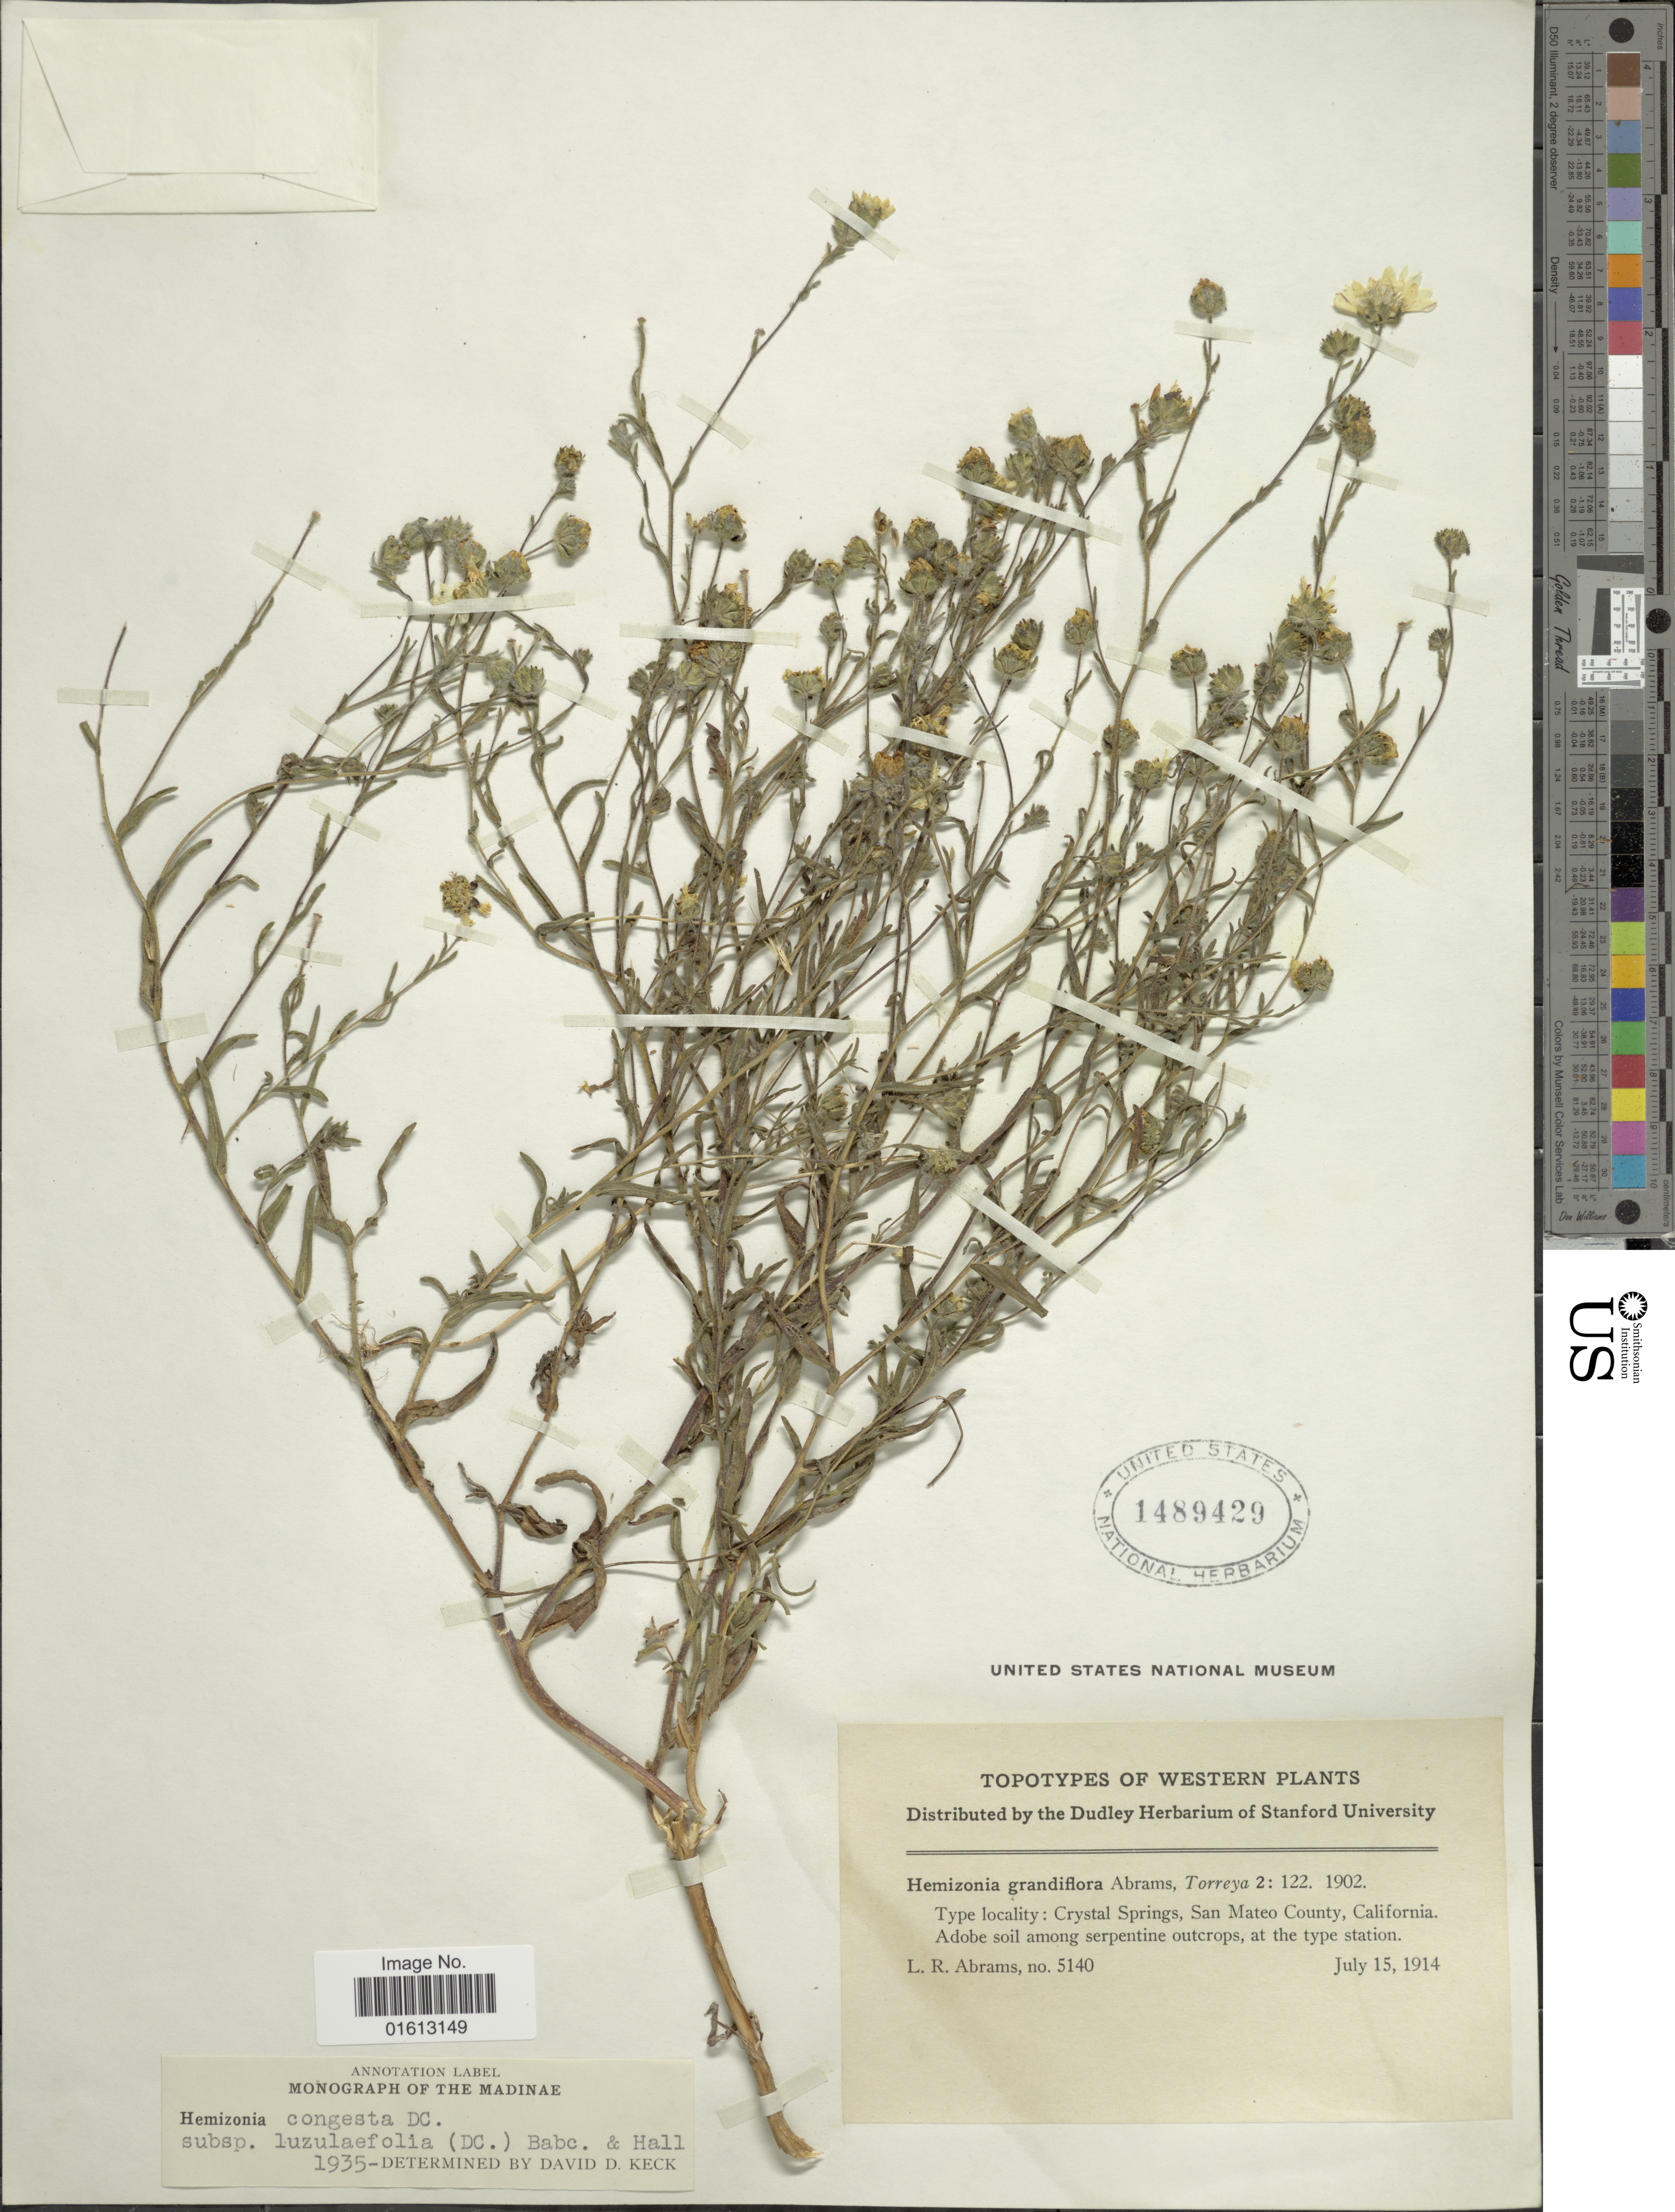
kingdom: Plantae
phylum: Tracheophyta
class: Magnoliopsida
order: Asterales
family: Asteraceae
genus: Hemizonia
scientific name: Hemizonia congesta subsp. luzulaefolia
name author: (DC.) Babc. & H.M. Hall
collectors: L. Abrams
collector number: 5140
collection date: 1914-07-15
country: United States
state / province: California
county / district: San Mateo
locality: Crystal Springs, San Mateo County, California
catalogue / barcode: US 1489429